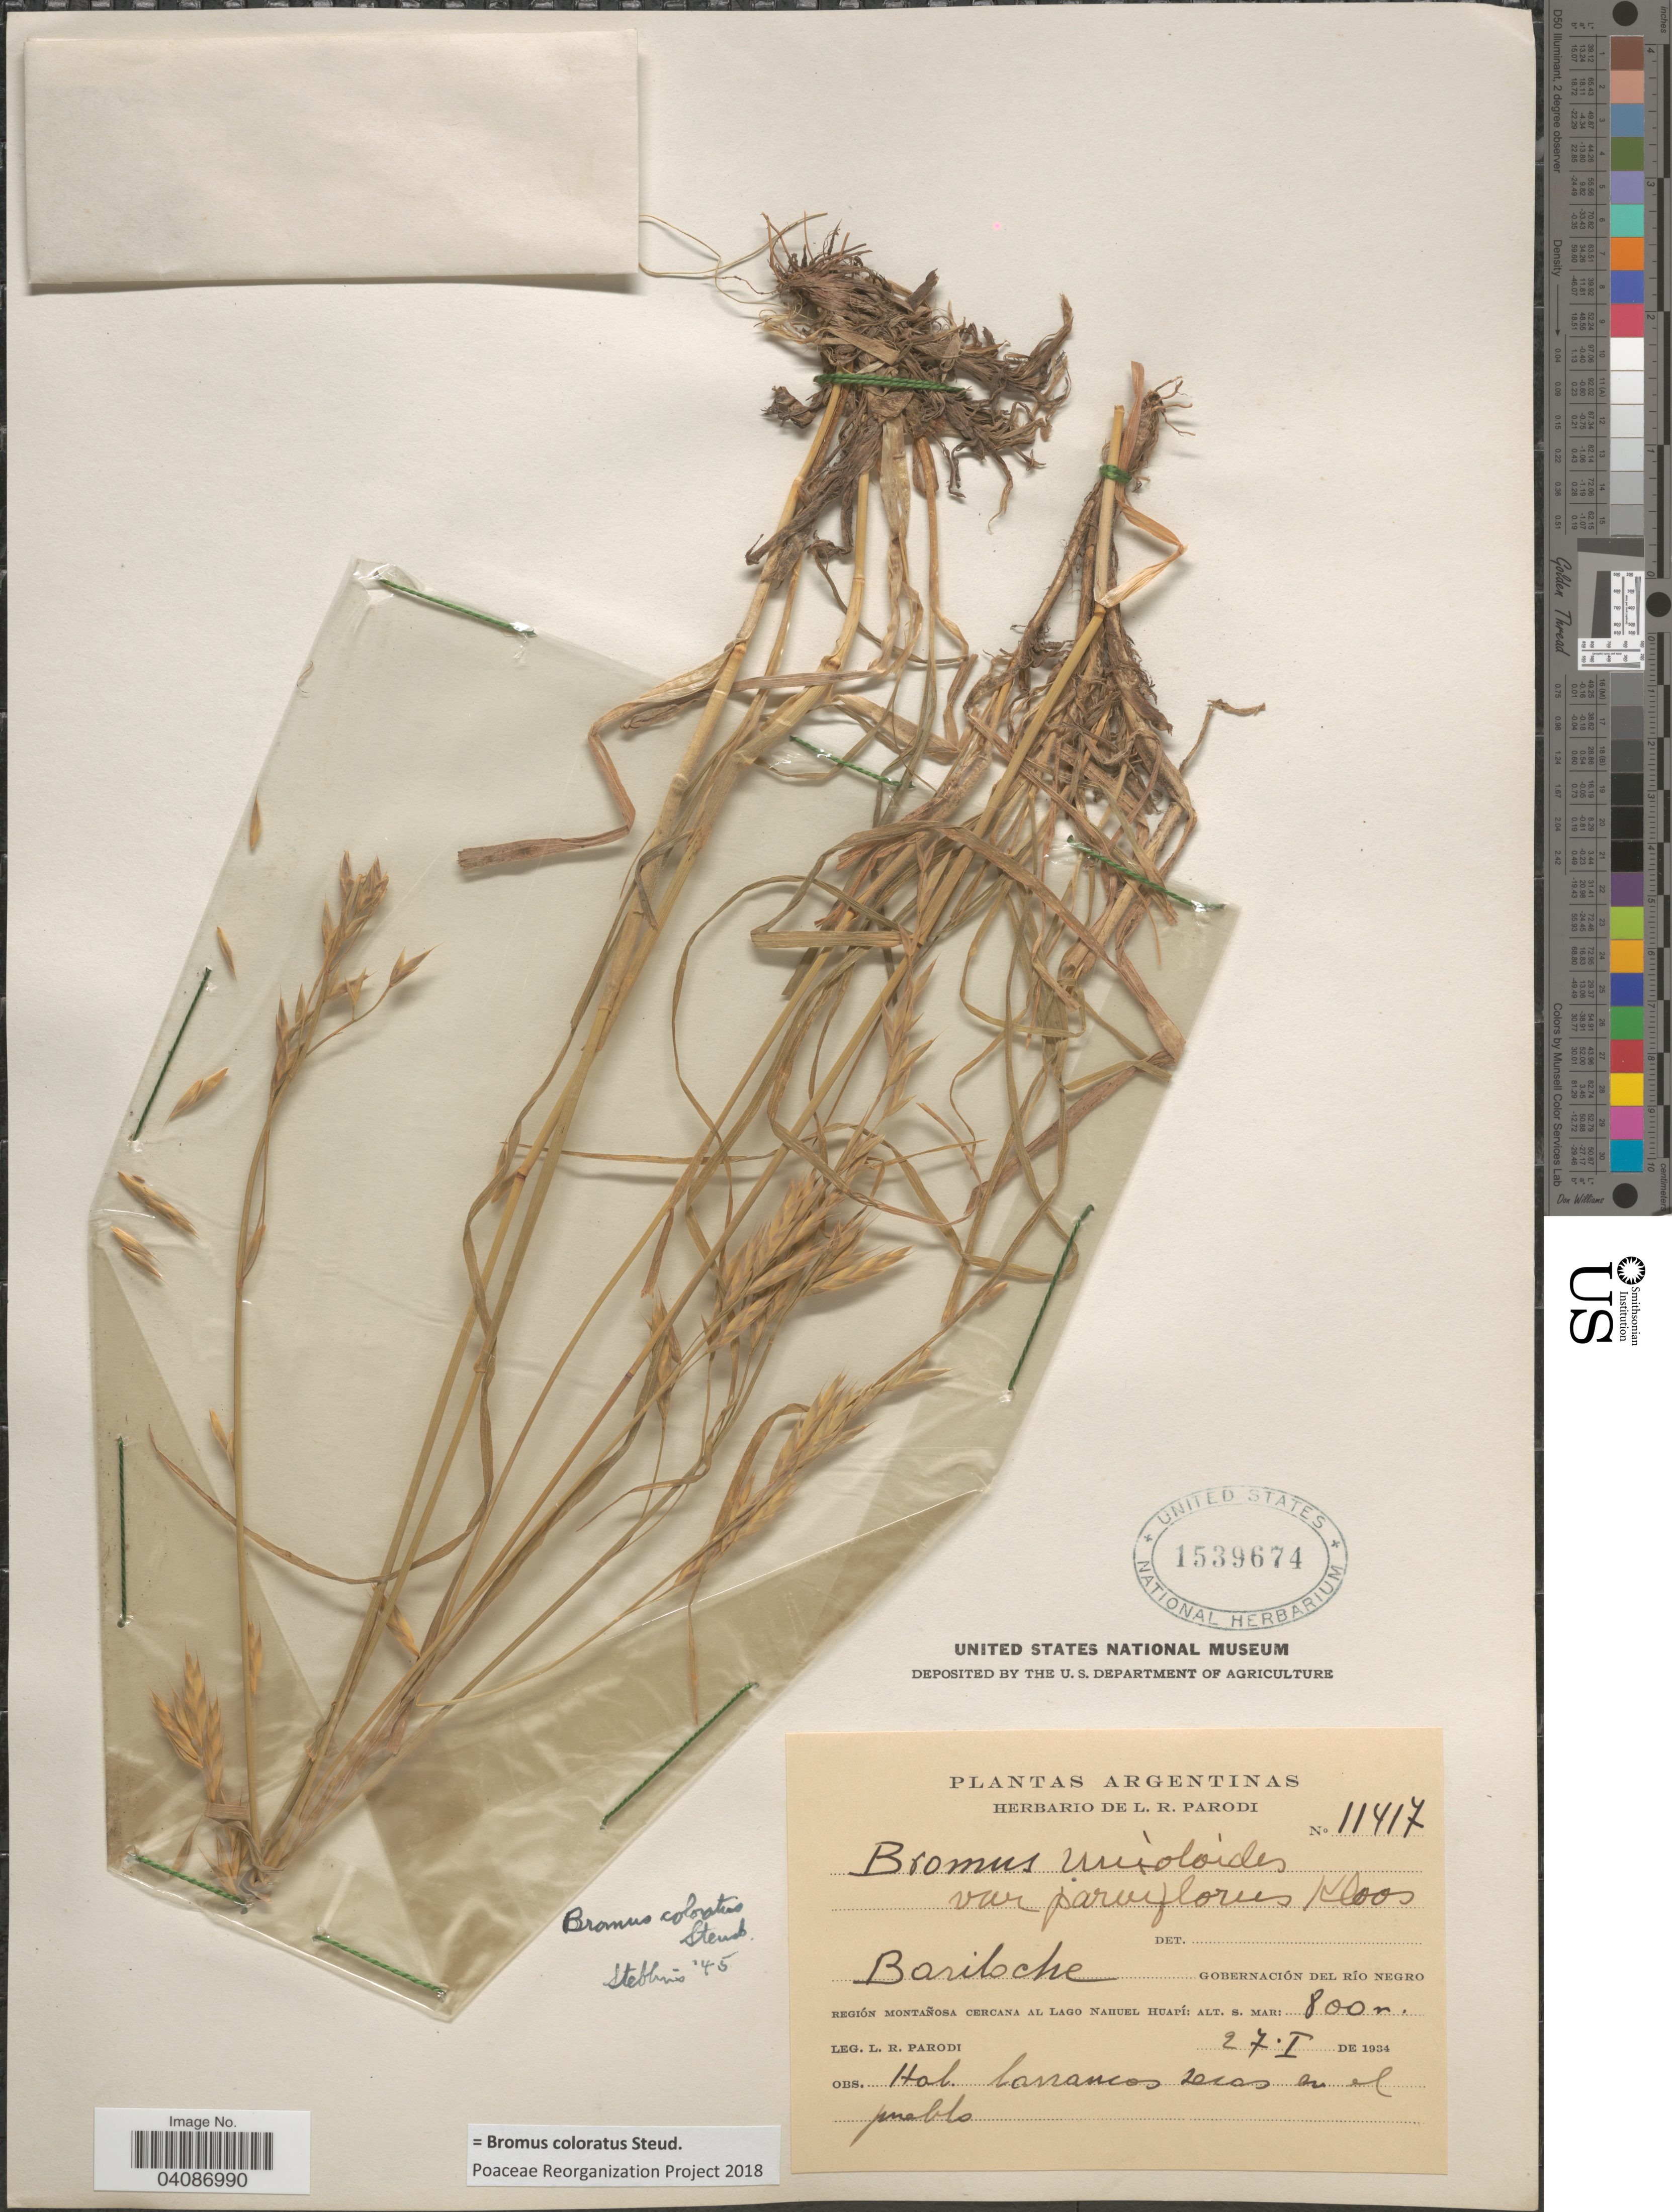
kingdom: Plantae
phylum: Tracheophyta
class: Liliopsida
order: Poales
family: Poaceae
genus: Bromus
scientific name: Bromus coloratus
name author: Steud.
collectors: L. R. Parodi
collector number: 11417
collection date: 1934-01-27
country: Argentina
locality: Bariloche Gobernación Del Río Negro. Región Montañosa Cercana Al Lago Nahuel Huapí.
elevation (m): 800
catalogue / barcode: US 1539674